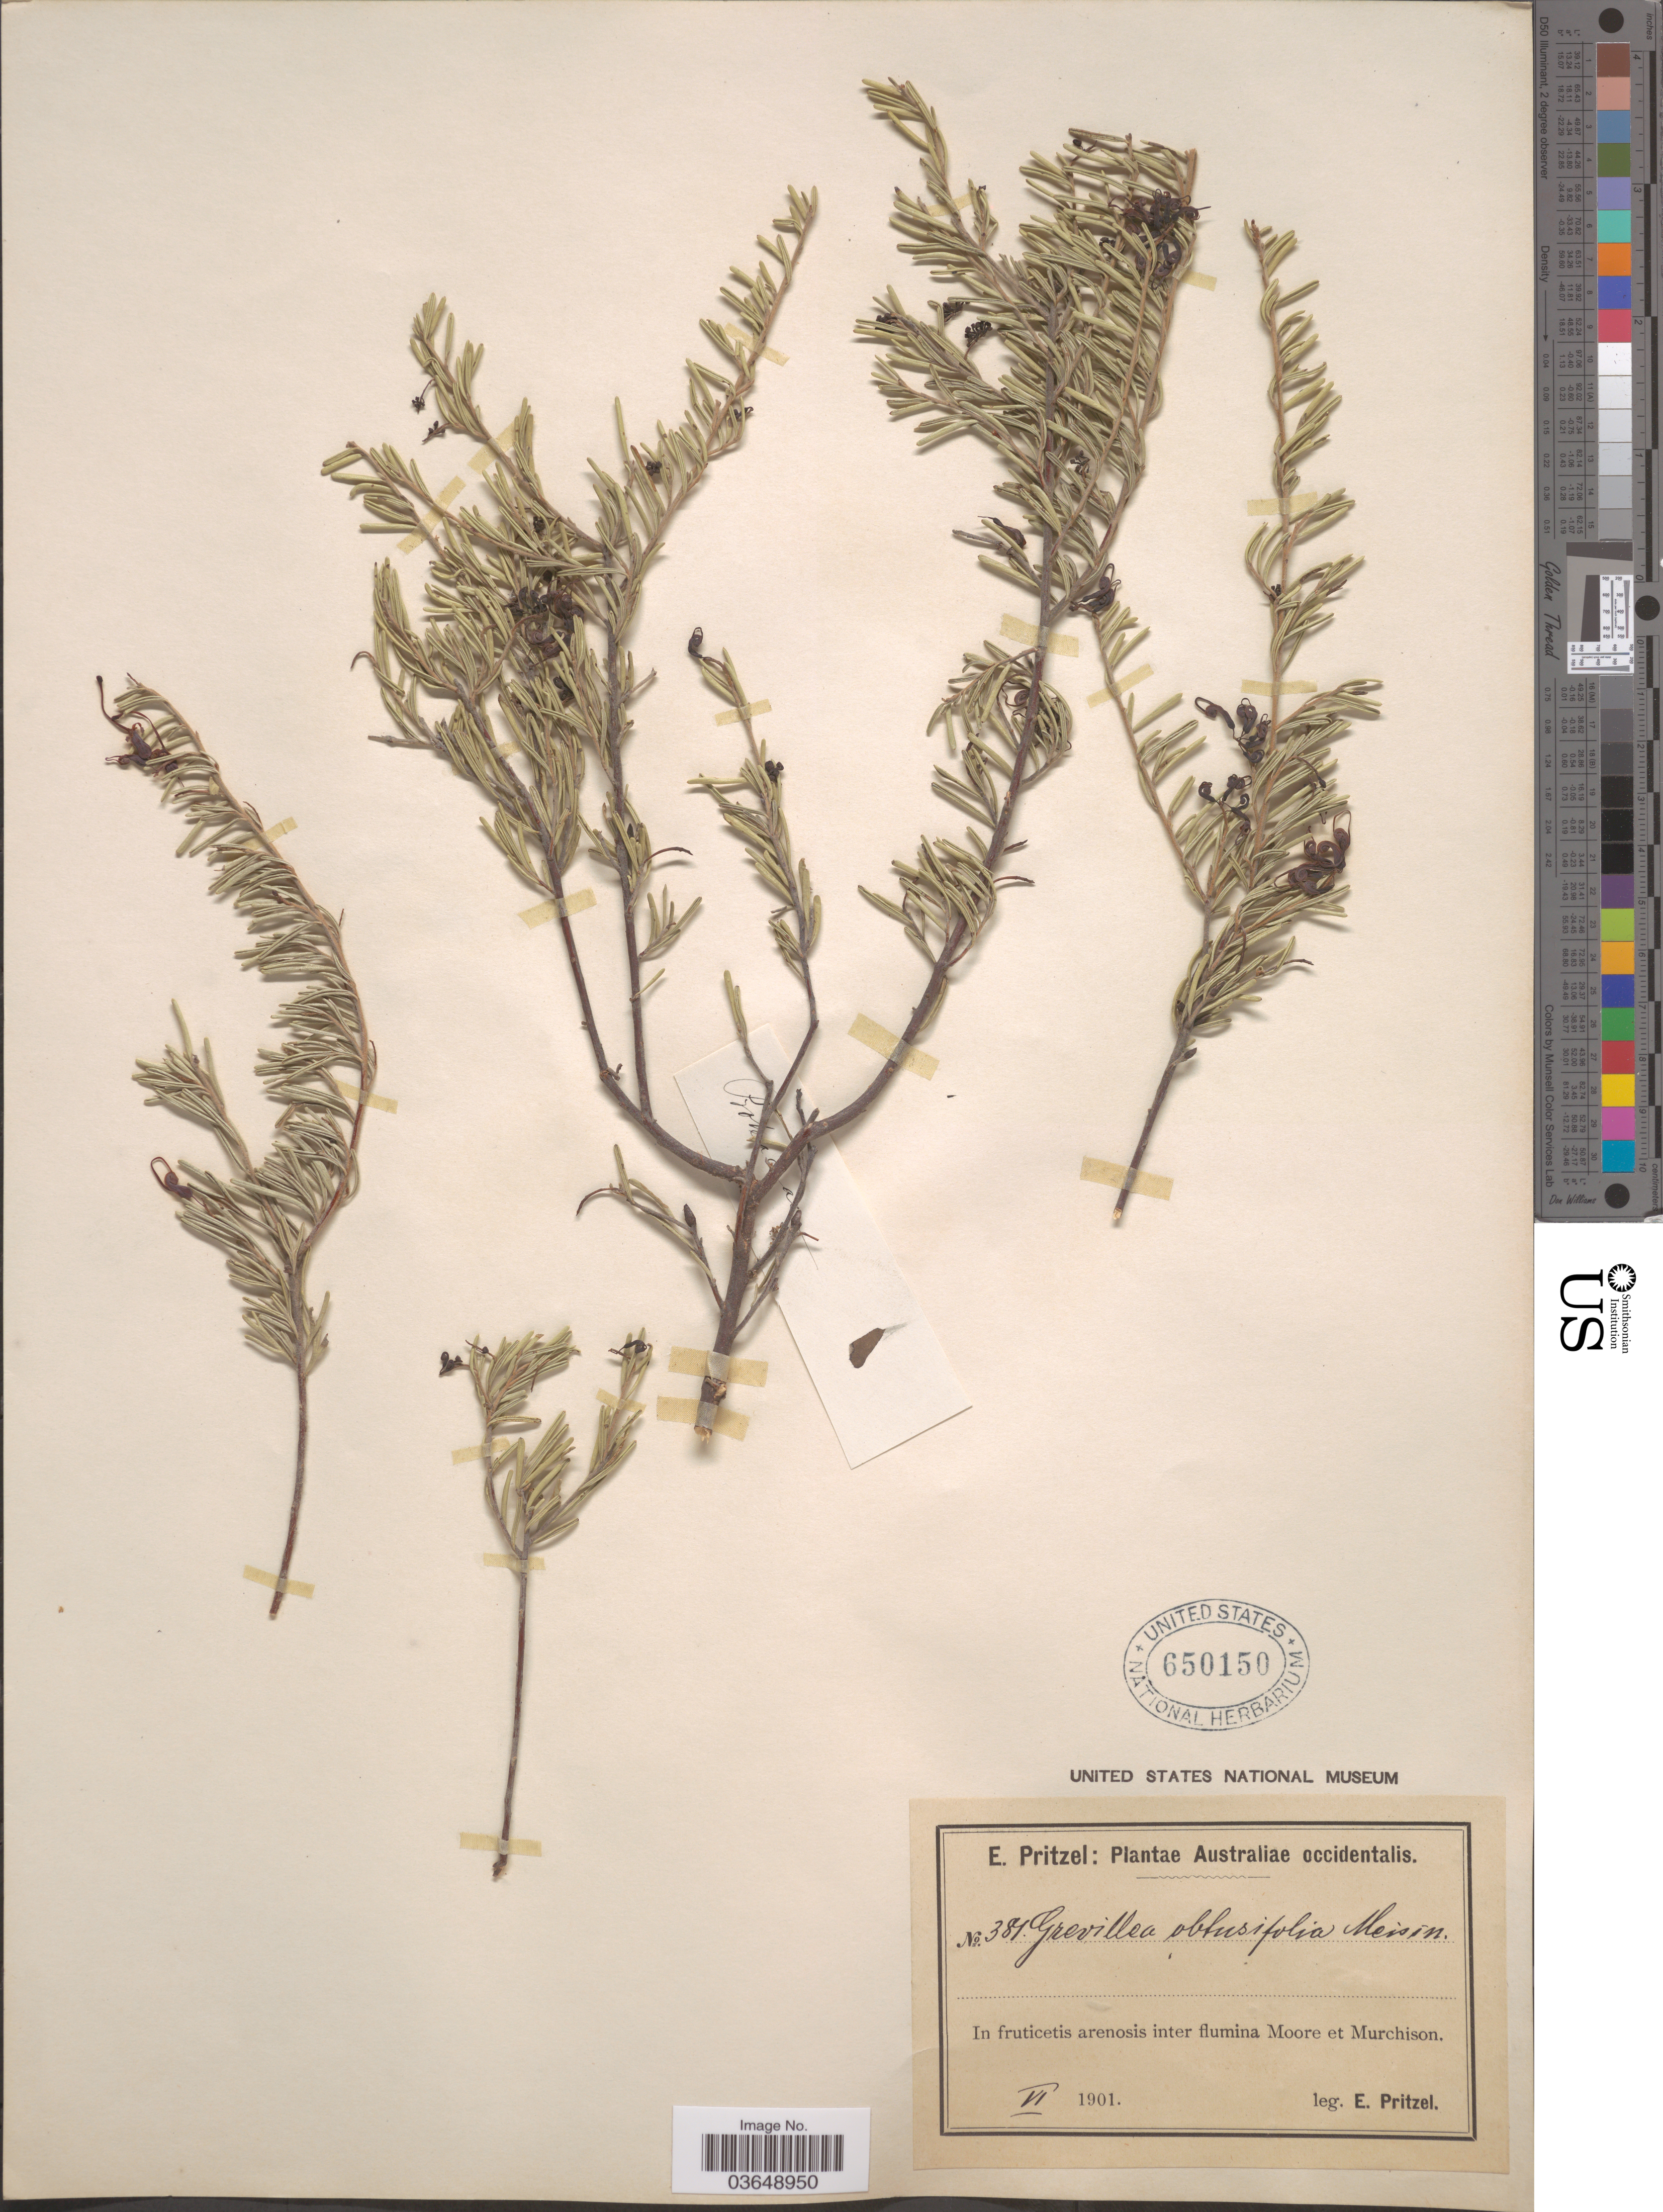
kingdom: Plantae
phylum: Tracheophyta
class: Magnoliopsida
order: Proteales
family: Proteaceae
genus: Grevillea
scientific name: Grevillea obtusifolia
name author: Meisn.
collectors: E. G. Pritzel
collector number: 381*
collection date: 1901-06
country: Australia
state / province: Western Australia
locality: Australiae occidentalis. In fruticetis arenosis inter flumina Moore et Murchison.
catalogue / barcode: US 650150